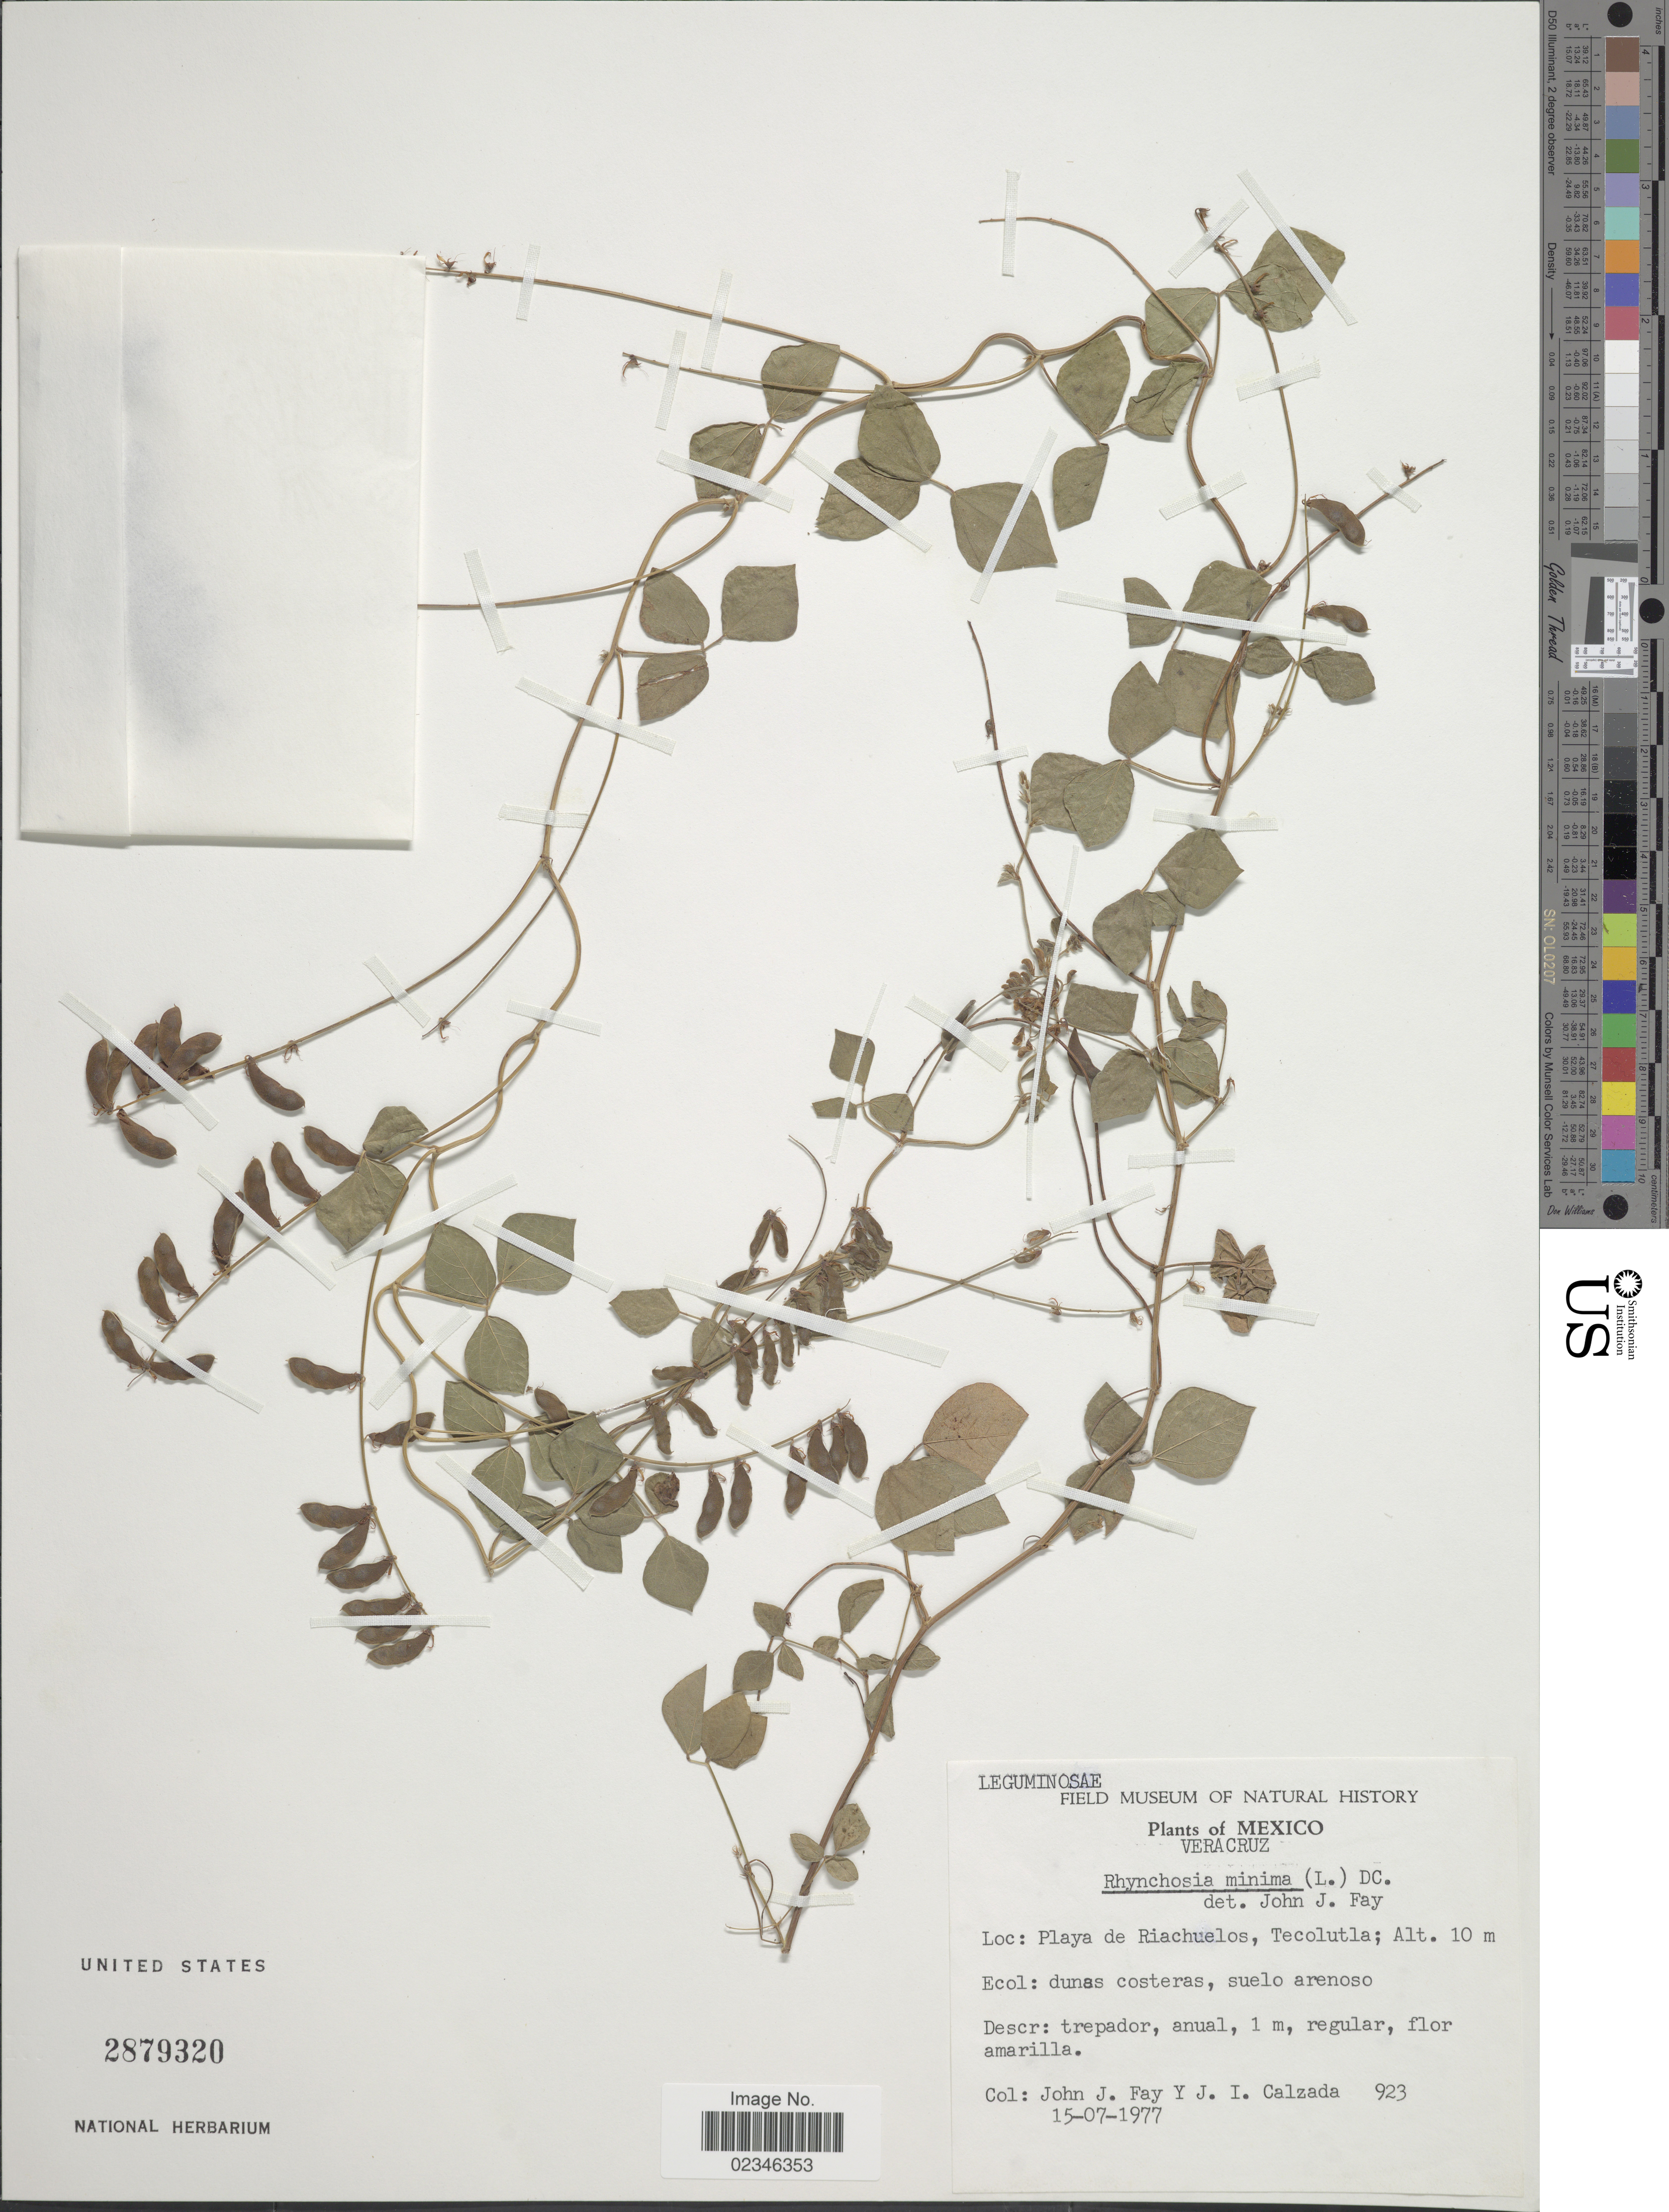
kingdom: Plantae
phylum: Tracheophyta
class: Magnoliopsida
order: Fabales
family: Fabaceae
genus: Rhynchosia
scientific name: Rhynchosia minima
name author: (L.) DC.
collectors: J. Fay & J. I. Calzada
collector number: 923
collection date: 1977-07-15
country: Mexico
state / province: Veracruz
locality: Veracruz. Playa de Riachuelos, Tecolutla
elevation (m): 10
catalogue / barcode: US 2879320